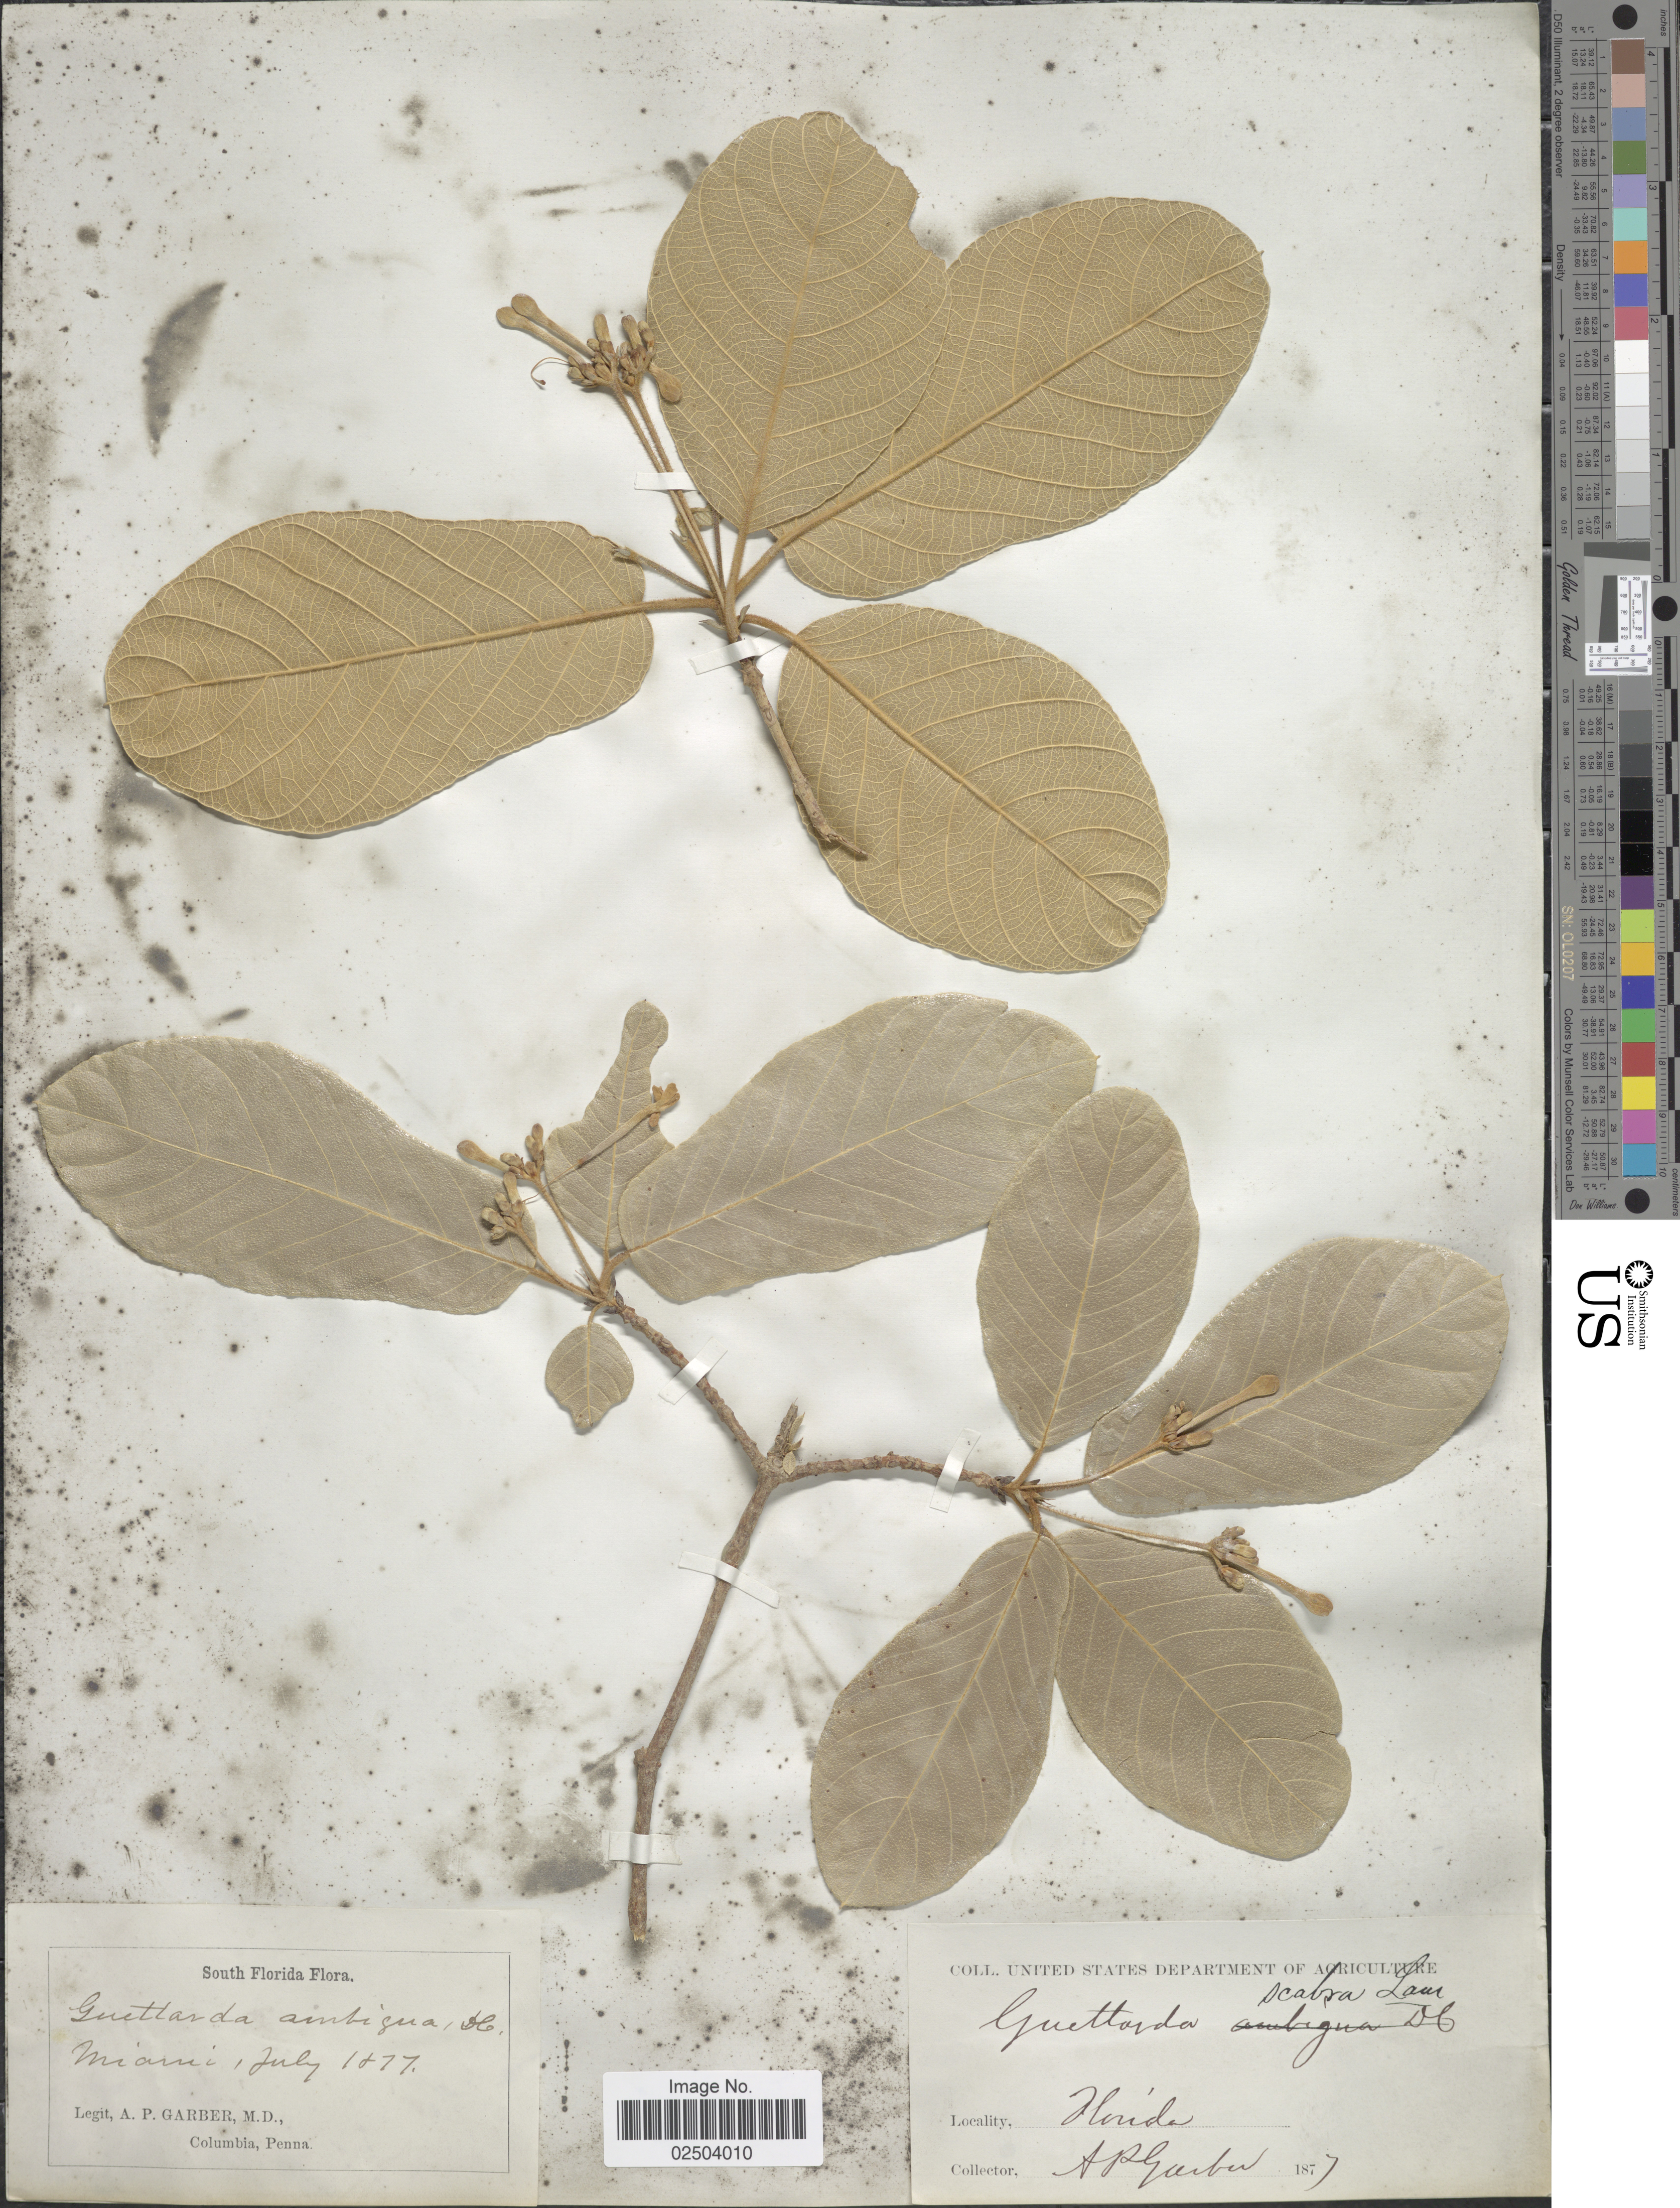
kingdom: Plantae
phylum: Tracheophyta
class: Magnoliopsida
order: Gentianales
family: Rubiaceae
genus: Guettarda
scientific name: Guettarda scabra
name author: (L.) Vent.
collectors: A. P. Garber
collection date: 1877-07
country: United States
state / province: Florida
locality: South Florida. Miami